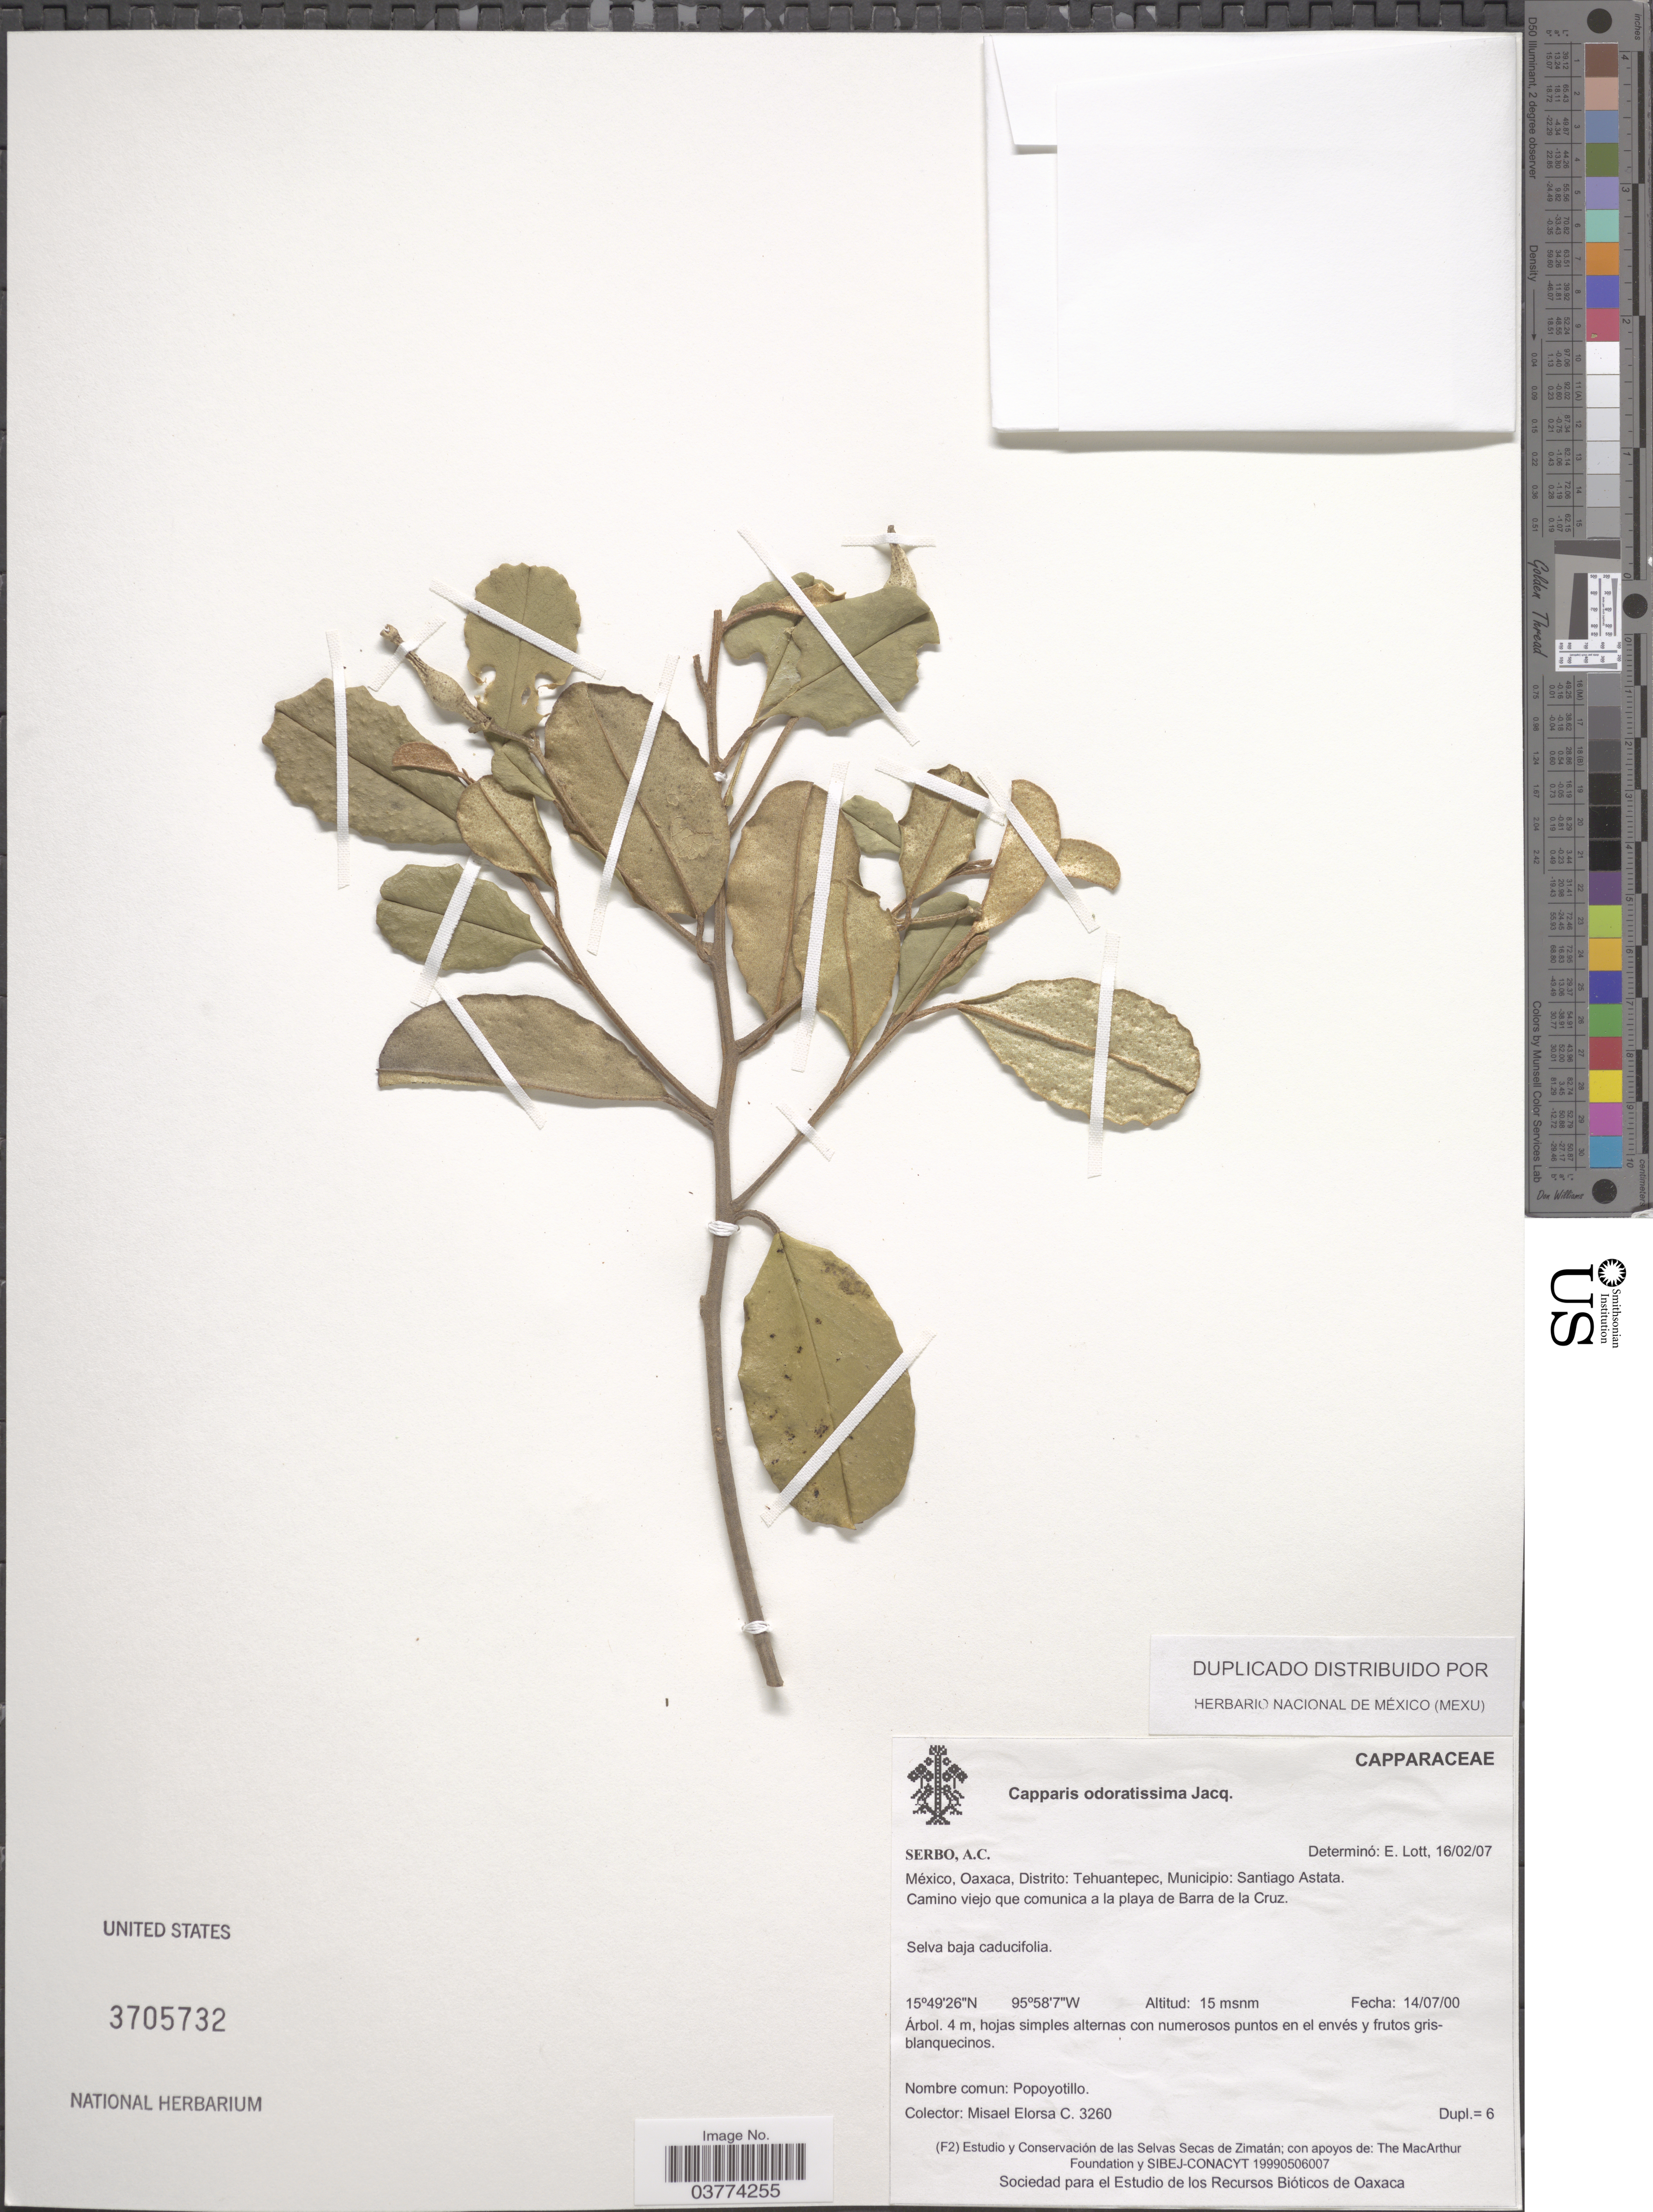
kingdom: Plantae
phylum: Tracheophyta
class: Magnoliopsida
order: Brassicales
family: Capparaceae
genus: Quadrella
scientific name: Quadrella odoratissima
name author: (Jacq.) Hutch.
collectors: M. Elorsa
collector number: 3260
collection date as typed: Transcribed d/m/y: 14/7/0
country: Mexico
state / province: Oaxaca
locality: Distrito: Tehuantepec, Municipio: Santiago Astata. Camino viejo que comunica a la playa de Barra de la Cruz.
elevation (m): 15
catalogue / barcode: US 3705732